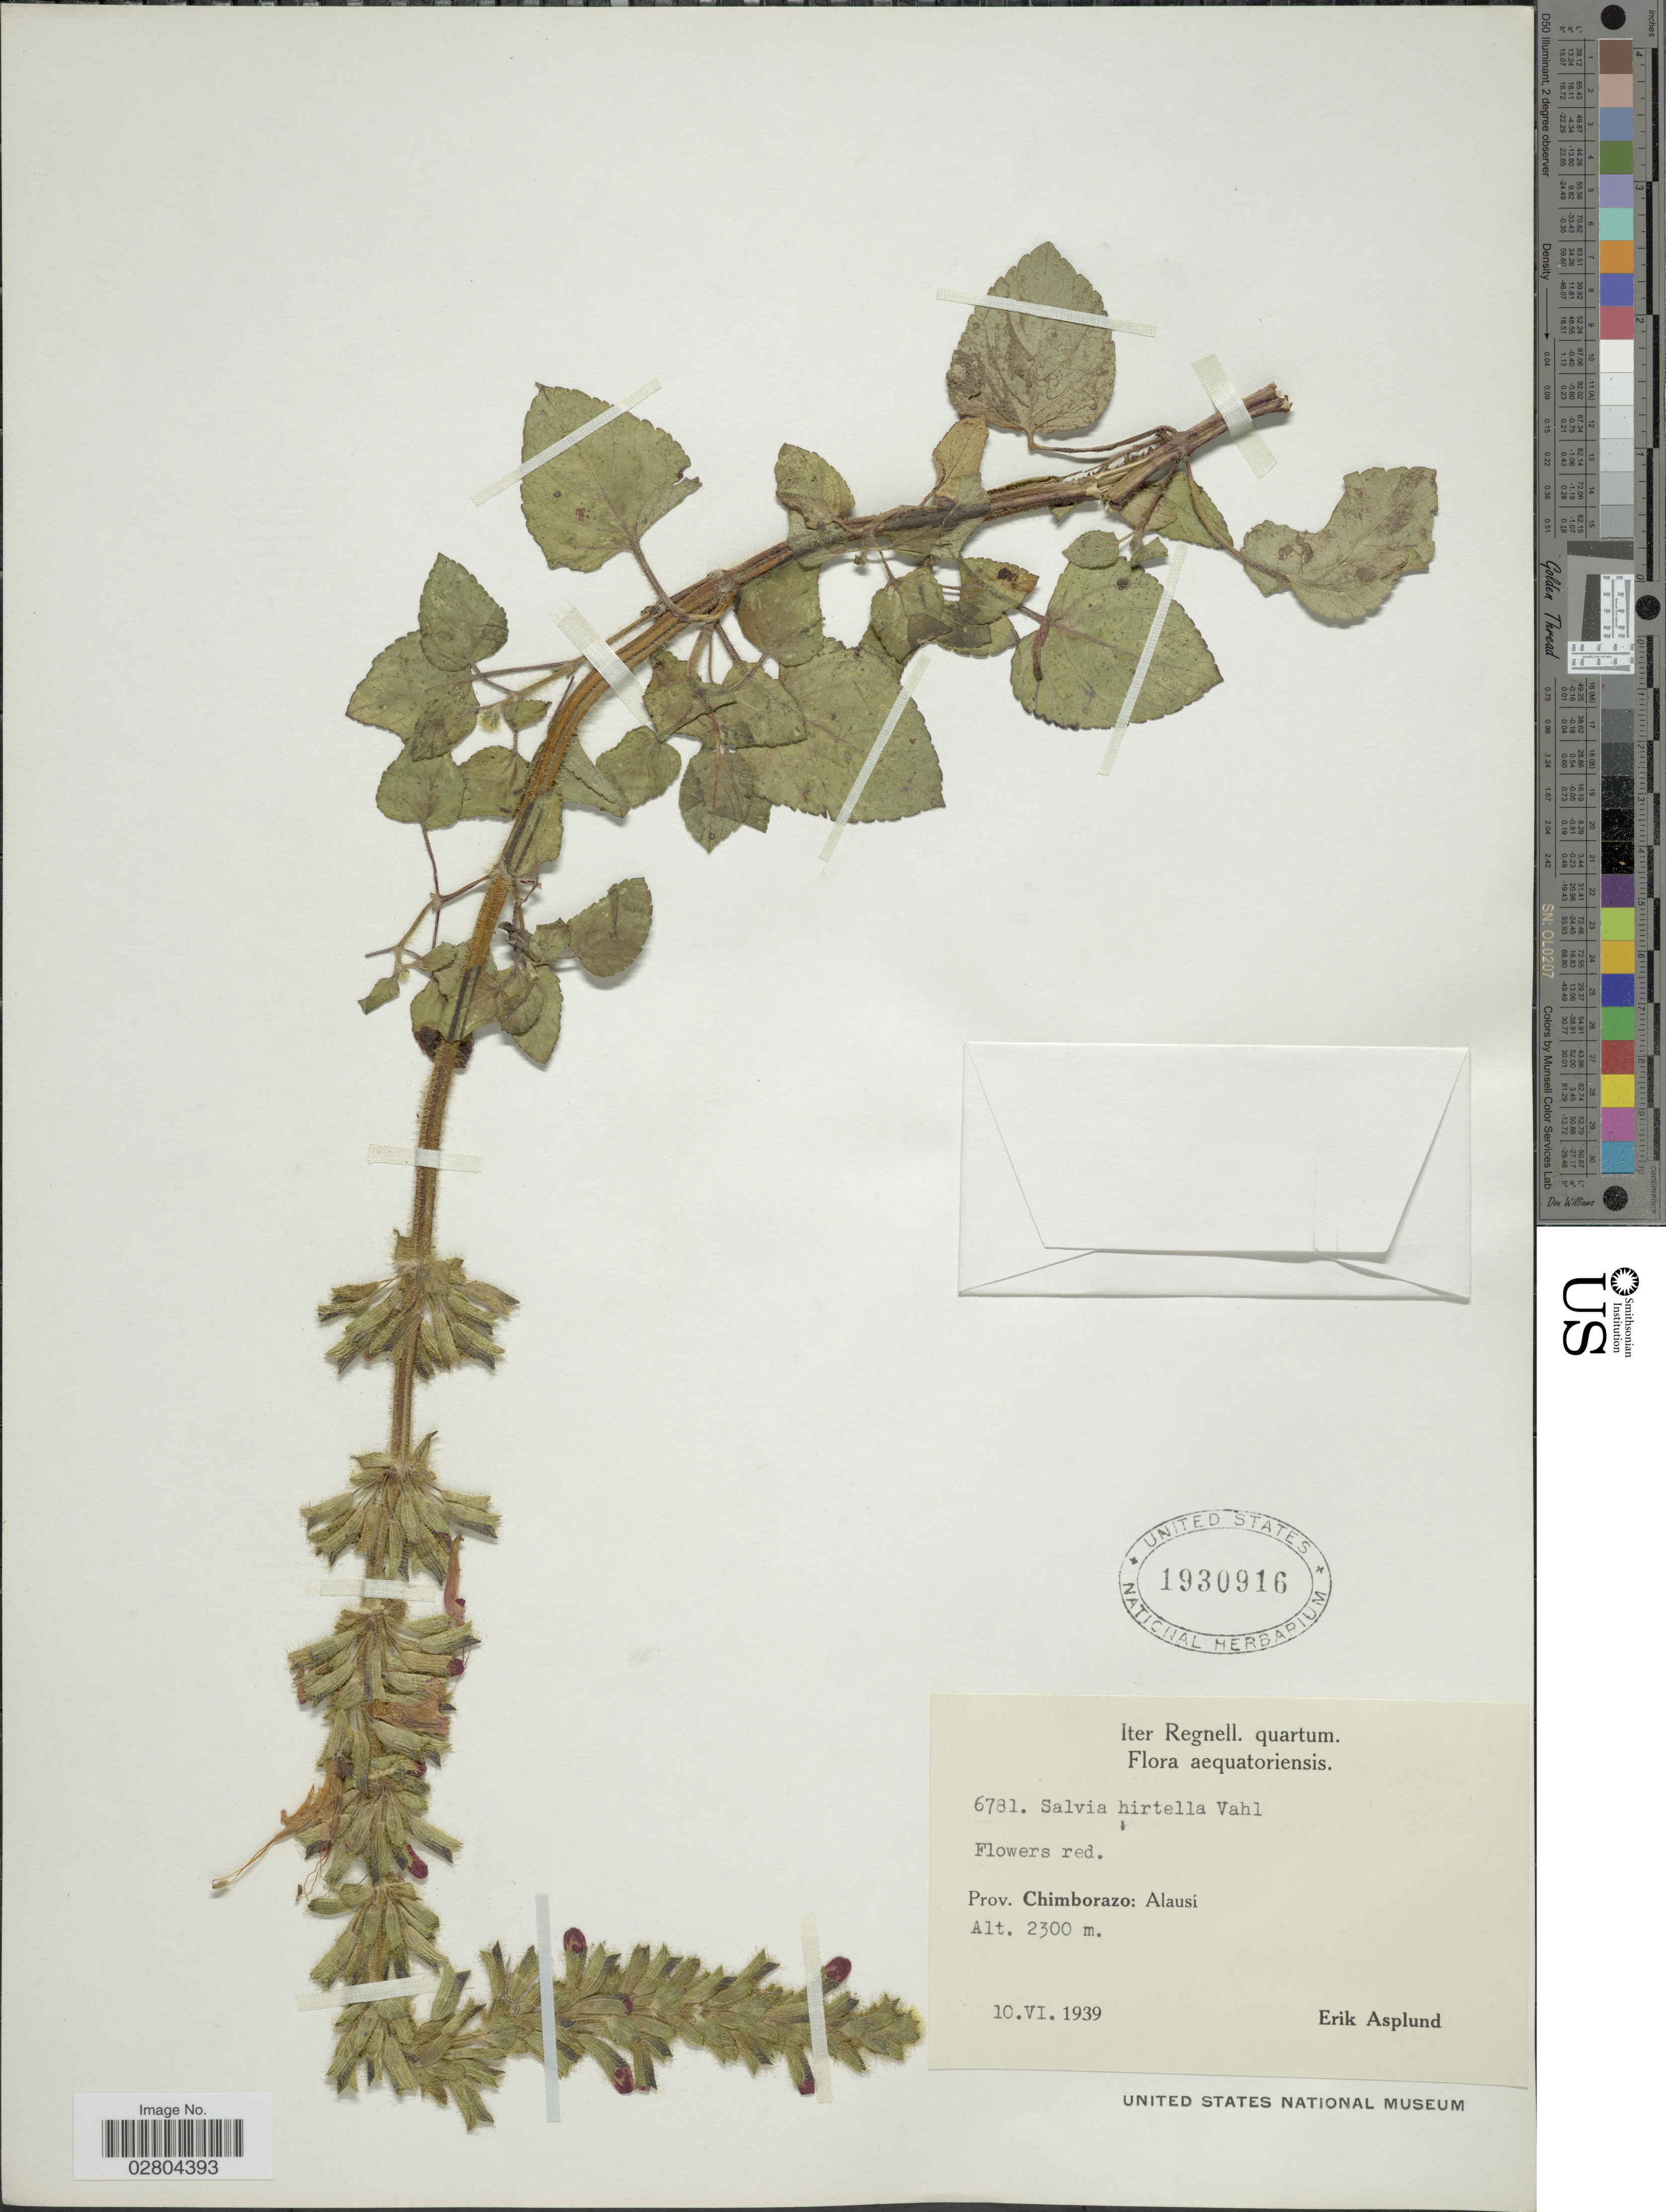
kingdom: Plantae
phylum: Tracheophyta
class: Magnoliopsida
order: Lamiales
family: Lamiaceae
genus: Salvia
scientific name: Salvia hirtella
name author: Vahl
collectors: E. Asplund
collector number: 6781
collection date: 1939-06-10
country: Ecuador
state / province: Chimborazo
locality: Aequatoriensis. Alausí.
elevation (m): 2300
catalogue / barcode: US 1930916